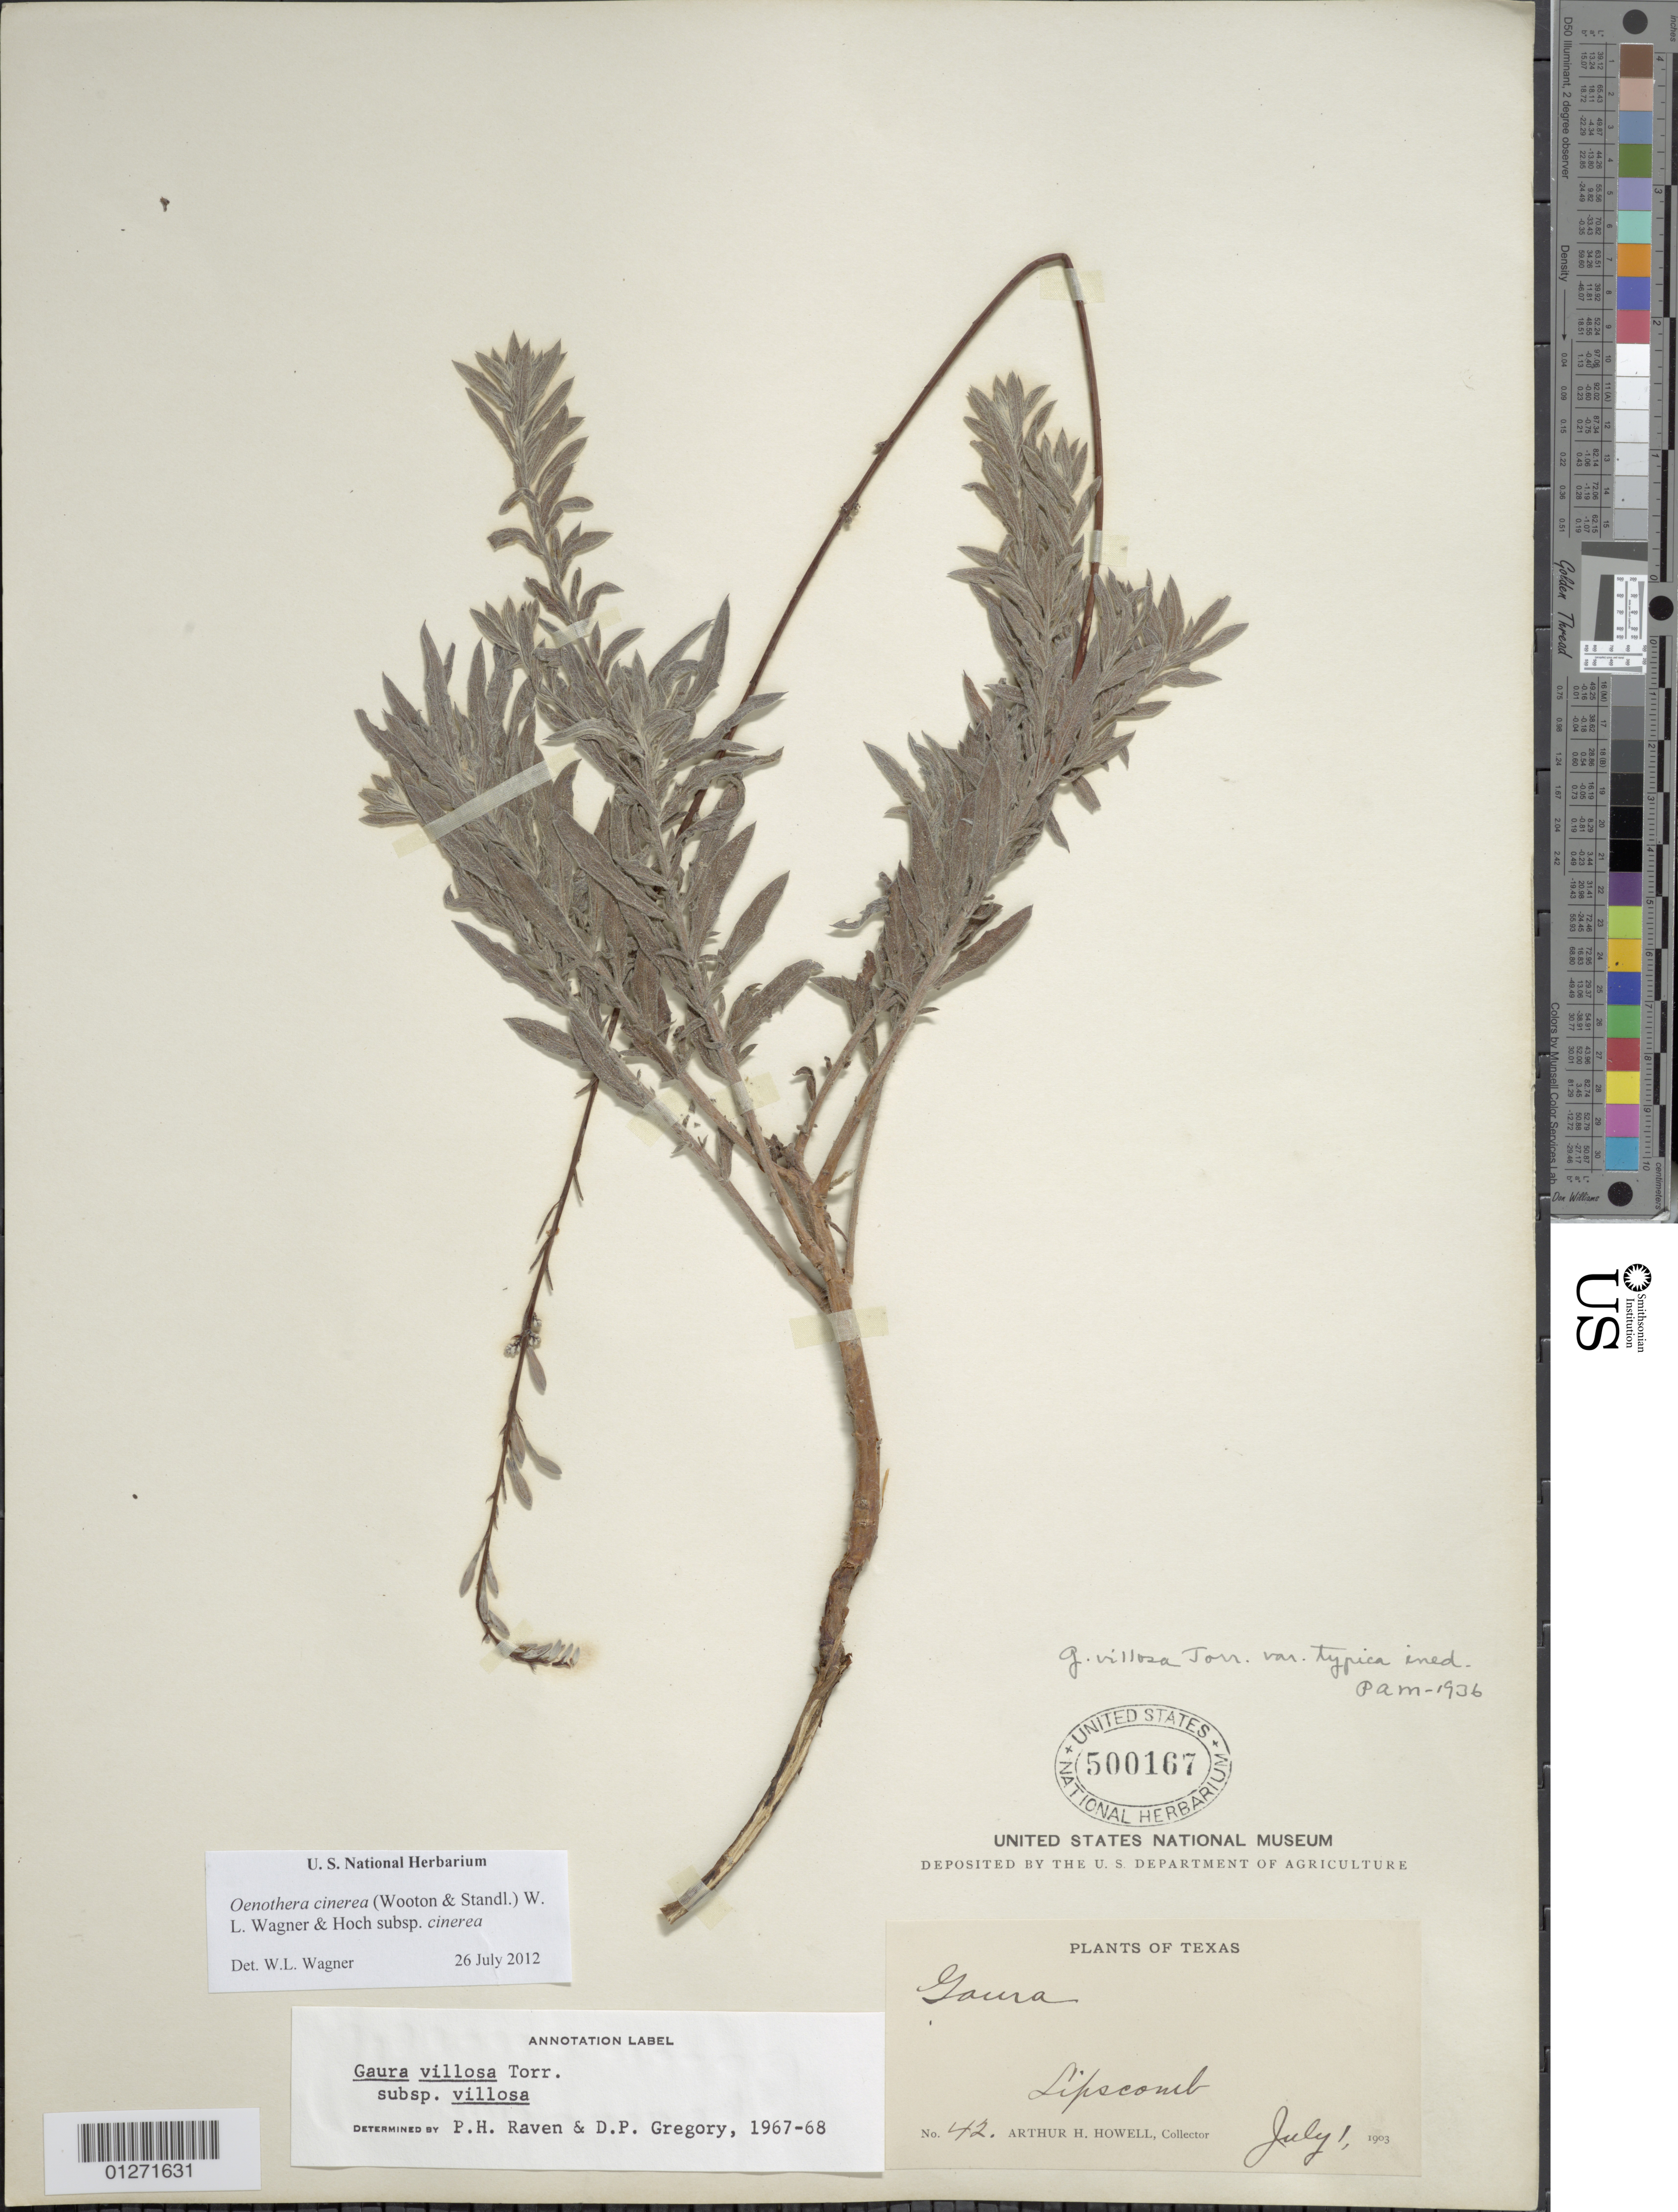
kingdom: Plantae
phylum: Tracheophyta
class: Magnoliopsida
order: Myrtales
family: Onagraceae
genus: Oenothera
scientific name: Oenothera cinerea subsp. cinerea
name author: (Wooton & Standl.) W.L. Wagner & Hoch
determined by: Wagner, W. L., (BOT), Smithsonian Institution - National Museum of Natural History (UNITED STATES)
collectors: A. H. Howell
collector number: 42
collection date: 1903-07-01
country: United States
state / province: Texas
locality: Lipscomb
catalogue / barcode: US 500167